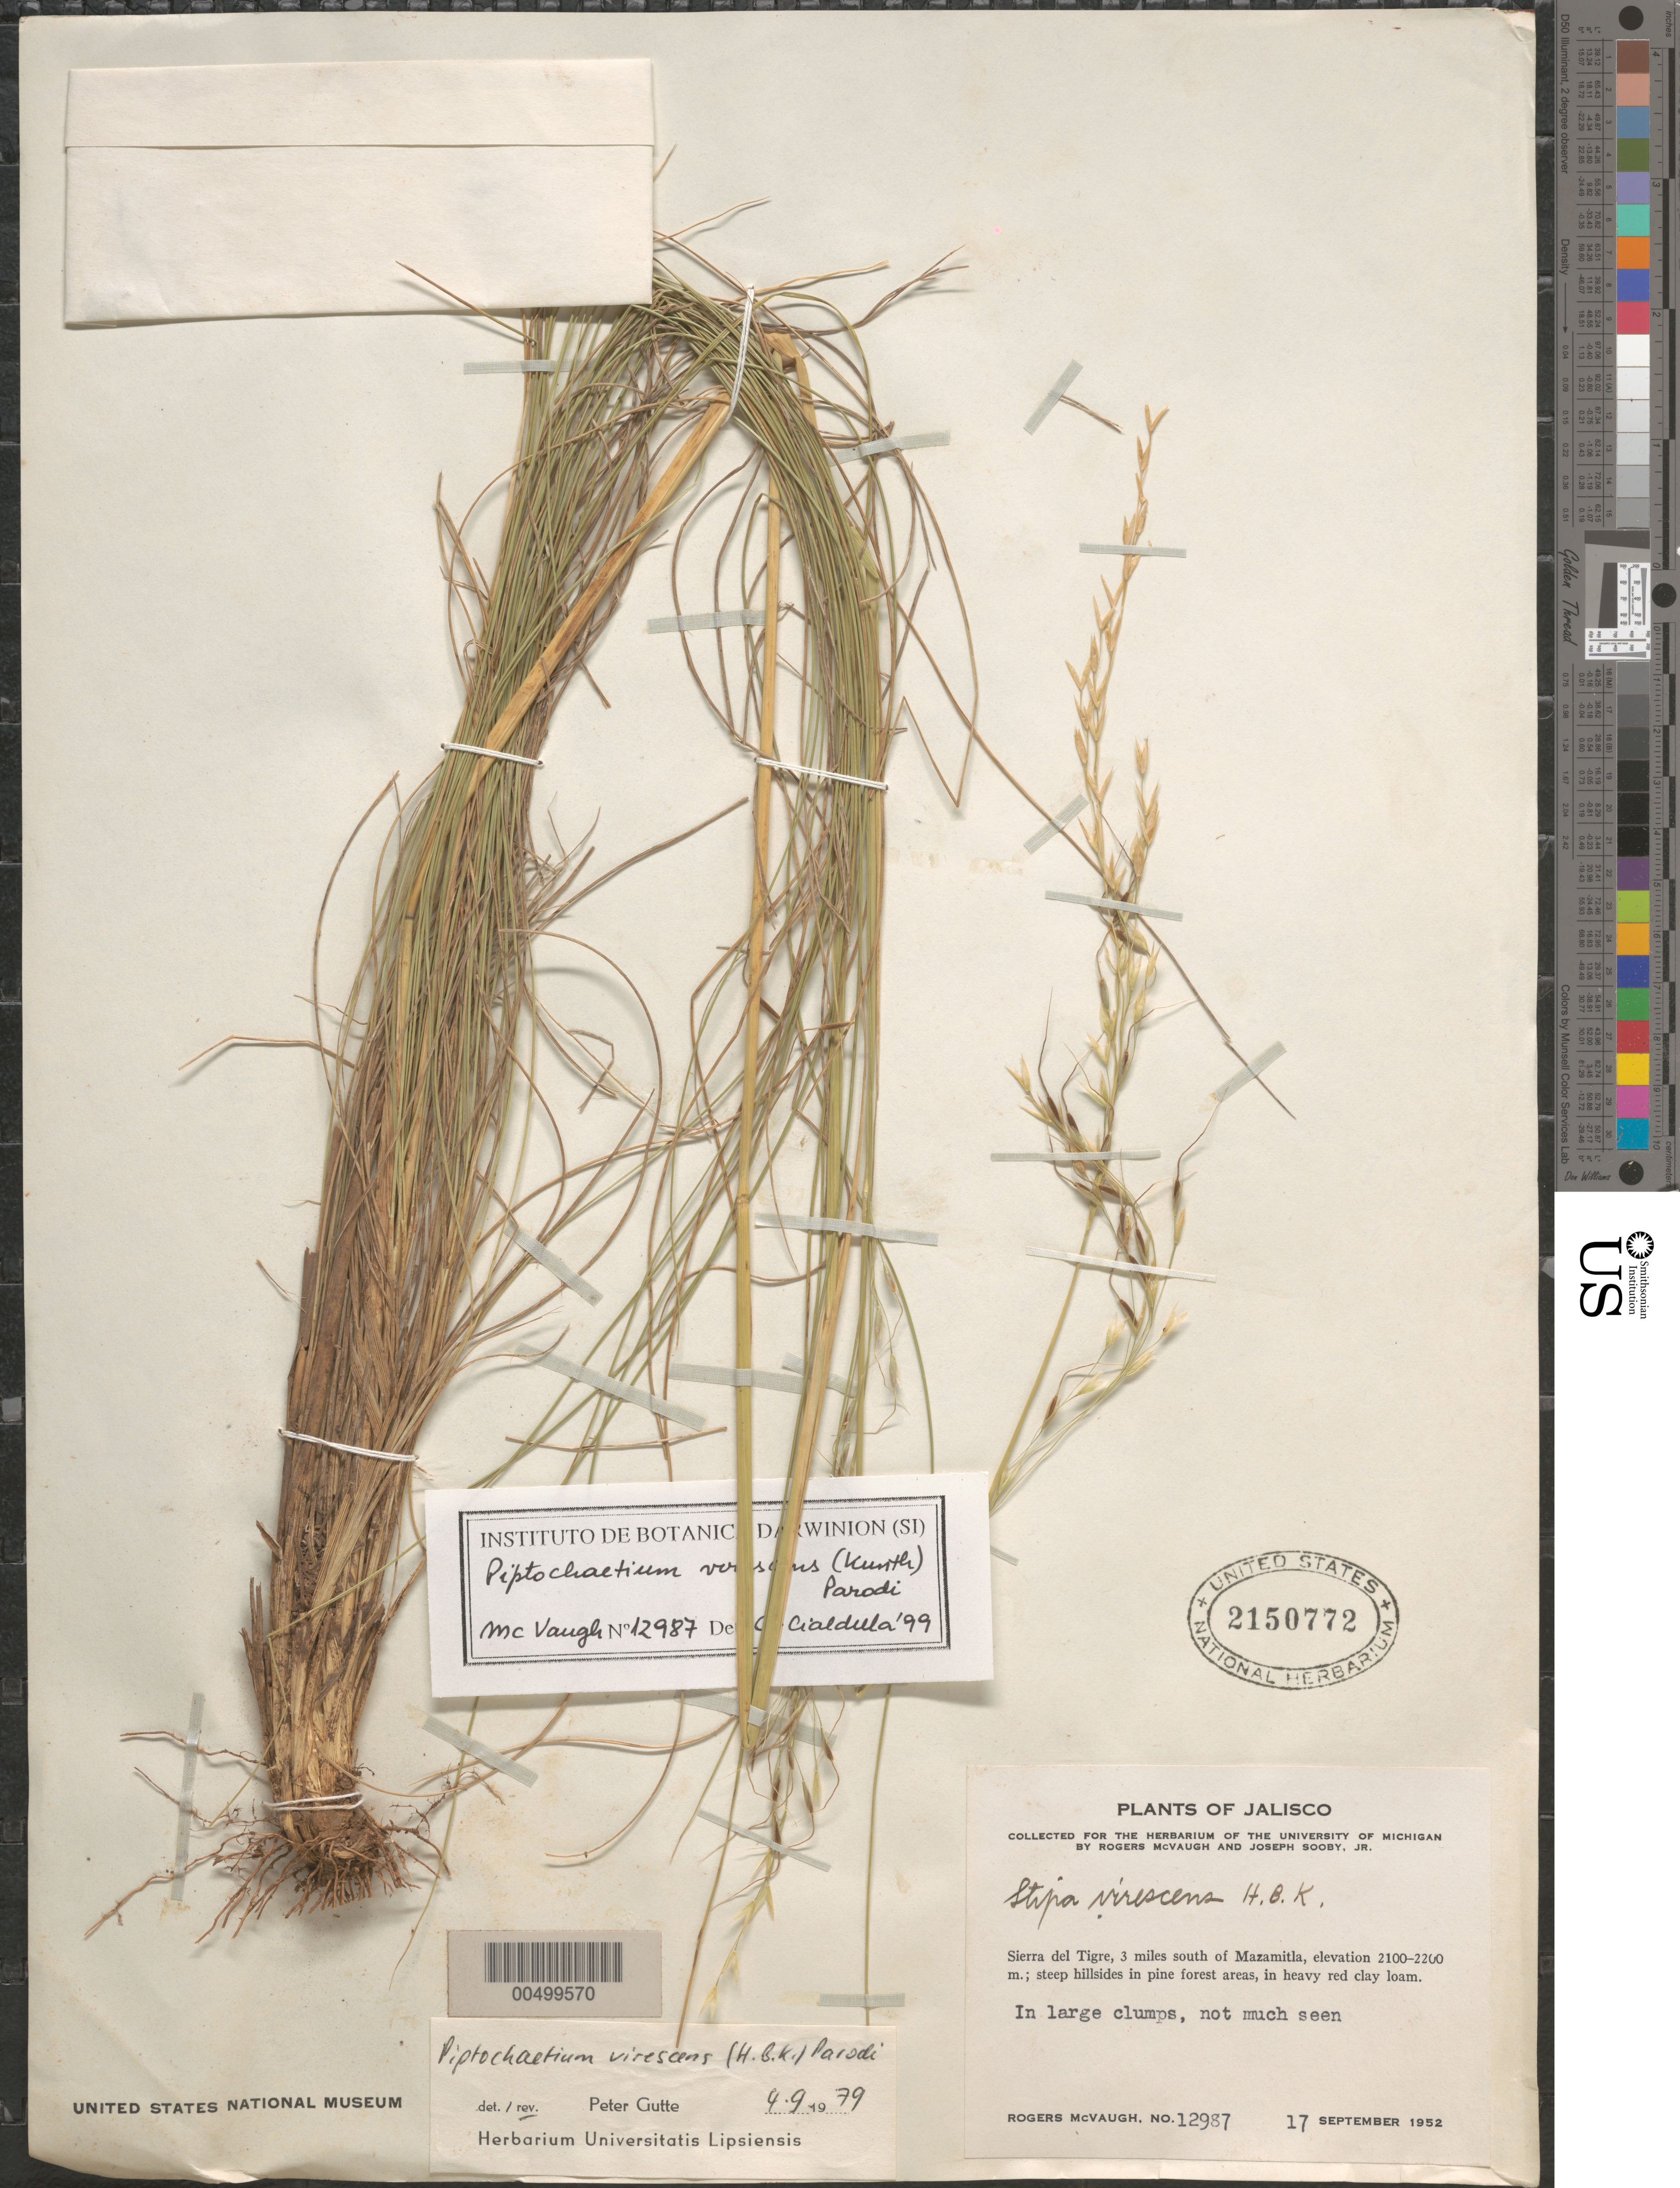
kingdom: Plantae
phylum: Tracheophyta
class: Liliopsida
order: Poales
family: Poaceae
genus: Piptochaetium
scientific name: Piptochaetium virescens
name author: (Kunth) Parodi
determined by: Gutte, P.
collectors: R. McVaugh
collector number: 12987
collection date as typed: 17 Sep 1952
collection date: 1952-09-17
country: Mexico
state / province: Jalisco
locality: Sierra del Tigre, 3 mi S of Mazamitla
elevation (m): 2100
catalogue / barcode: US 2150772